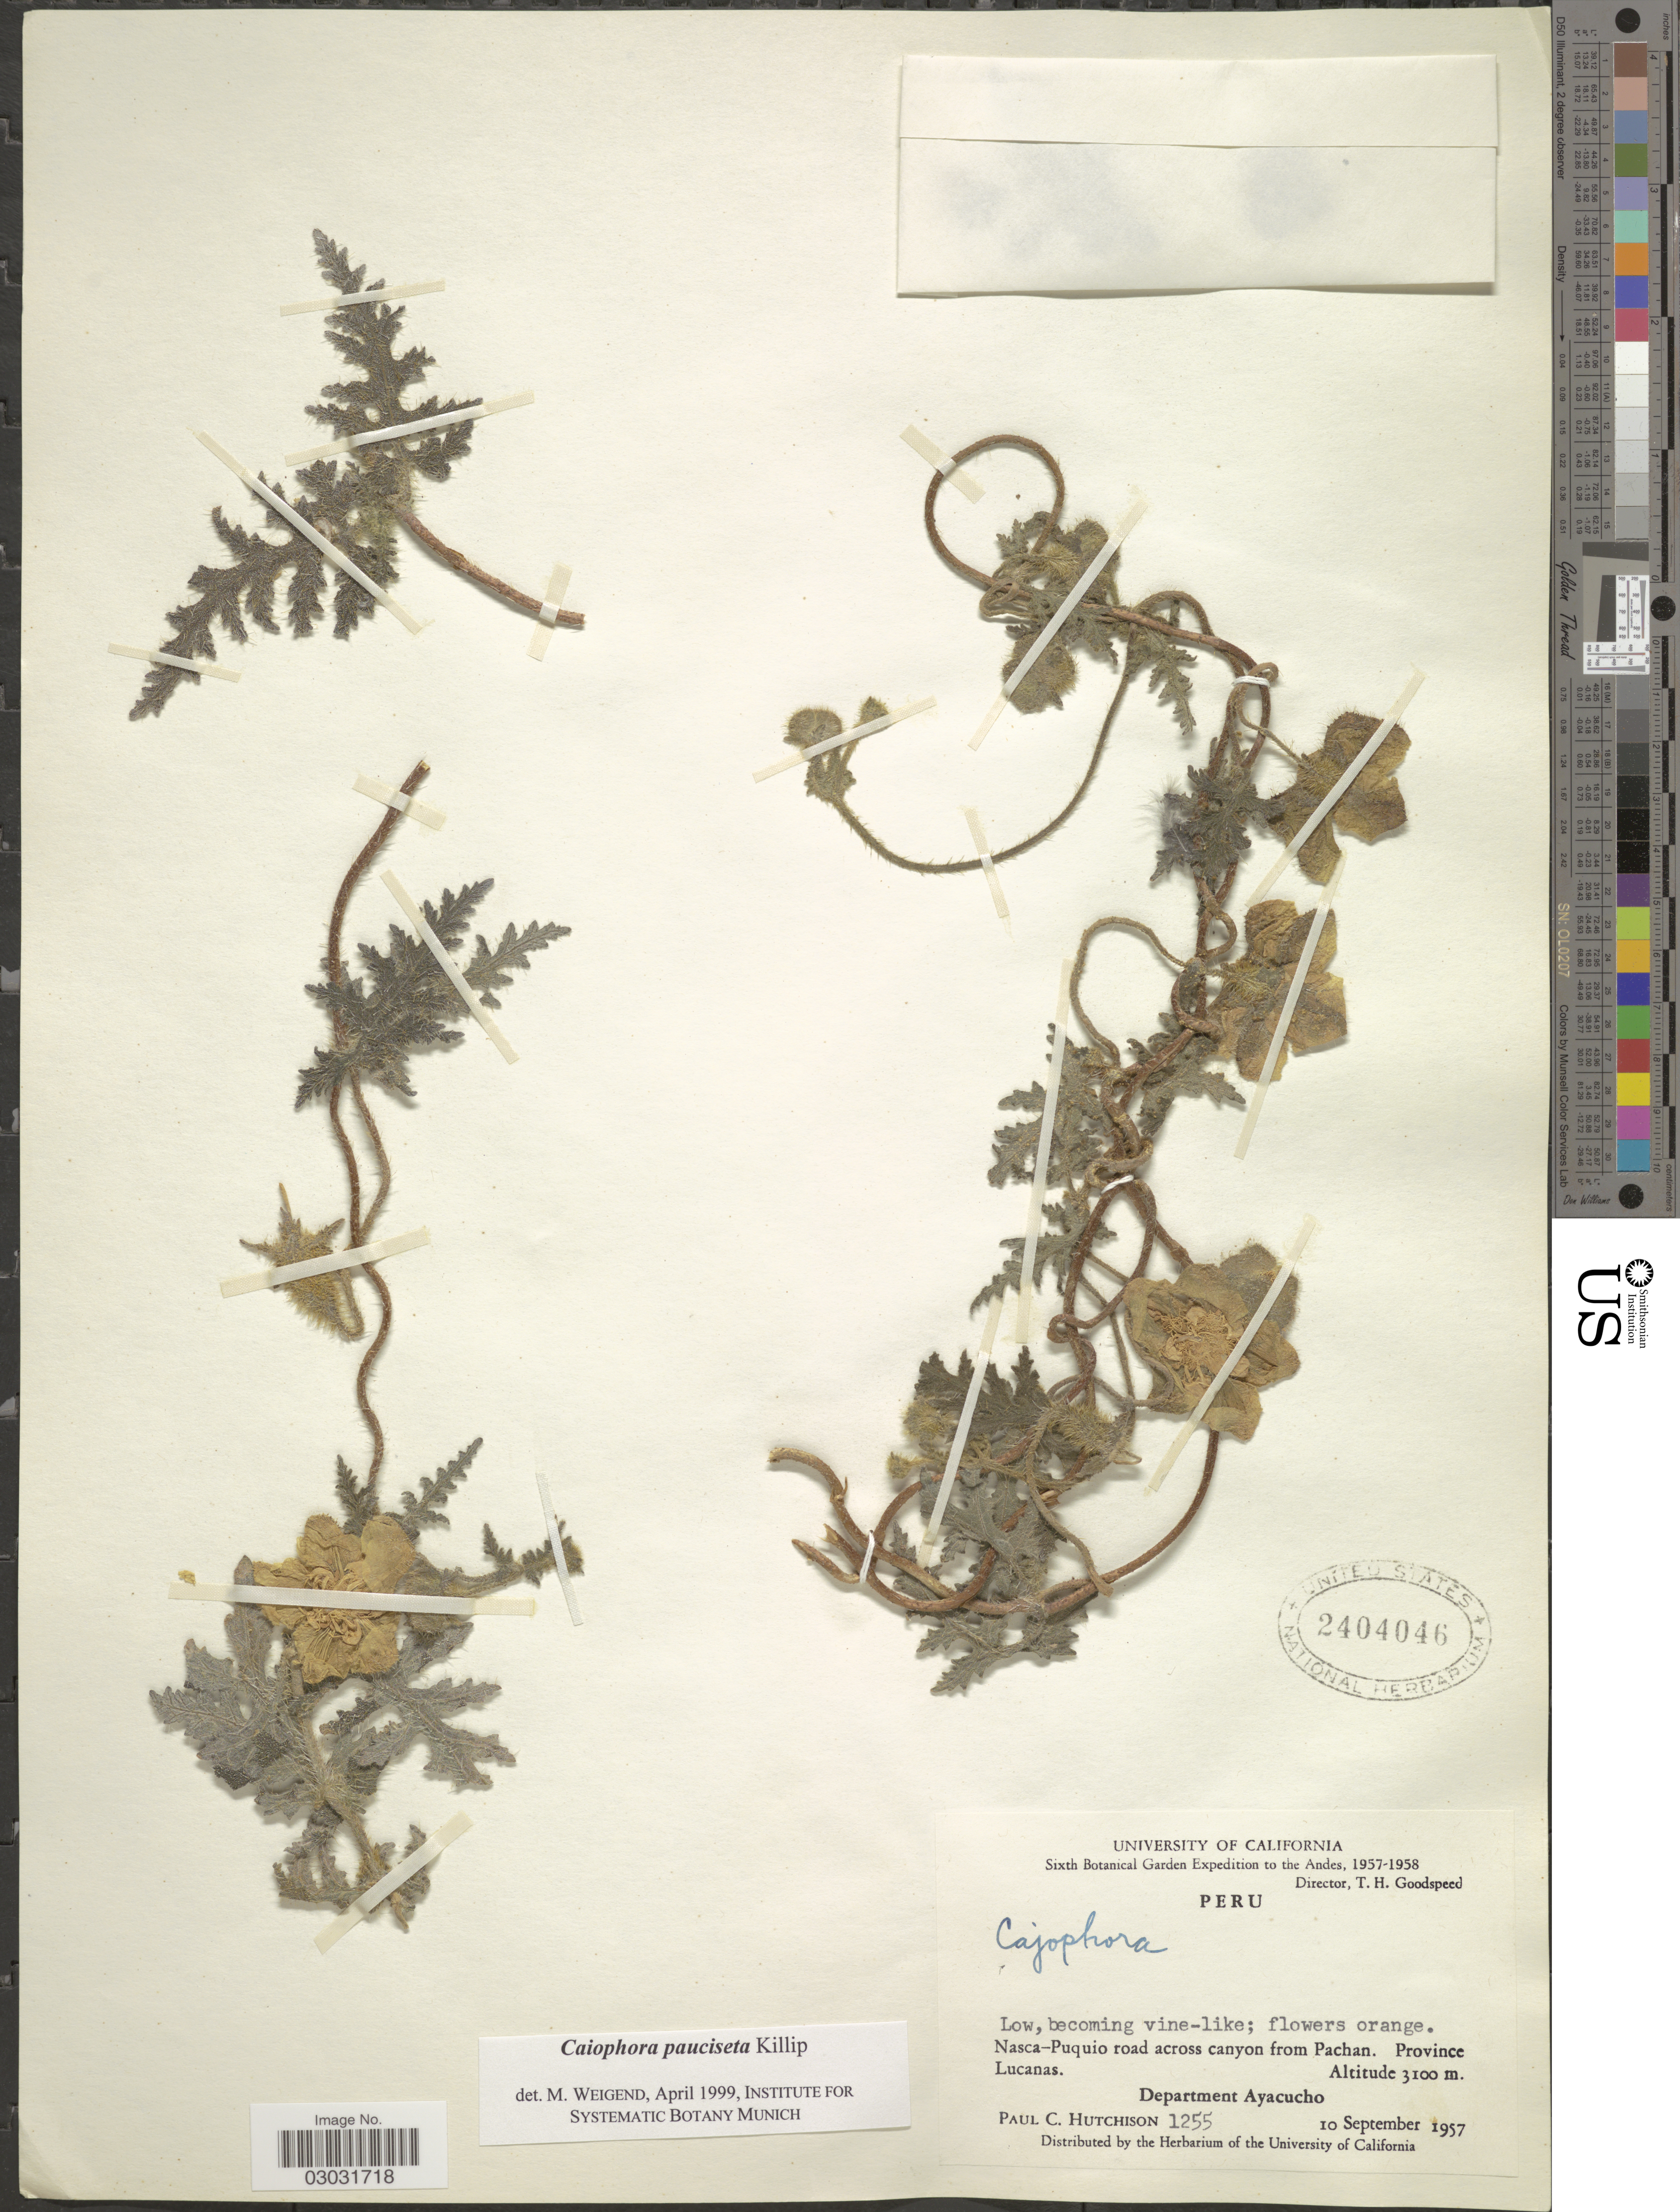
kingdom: Plantae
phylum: Tracheophyta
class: Magnoliopsida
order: Cornales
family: Loasaceae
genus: Caiophora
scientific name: Caiophora pauciseta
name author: Killip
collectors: P. C. Hutchison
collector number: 1255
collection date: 1957-09-10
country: Peru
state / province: Ayacucho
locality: Nasca-Puquio road across canyon from Pachan. Province Lucanas. Department Ayacucho.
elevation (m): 3100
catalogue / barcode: US 2404046